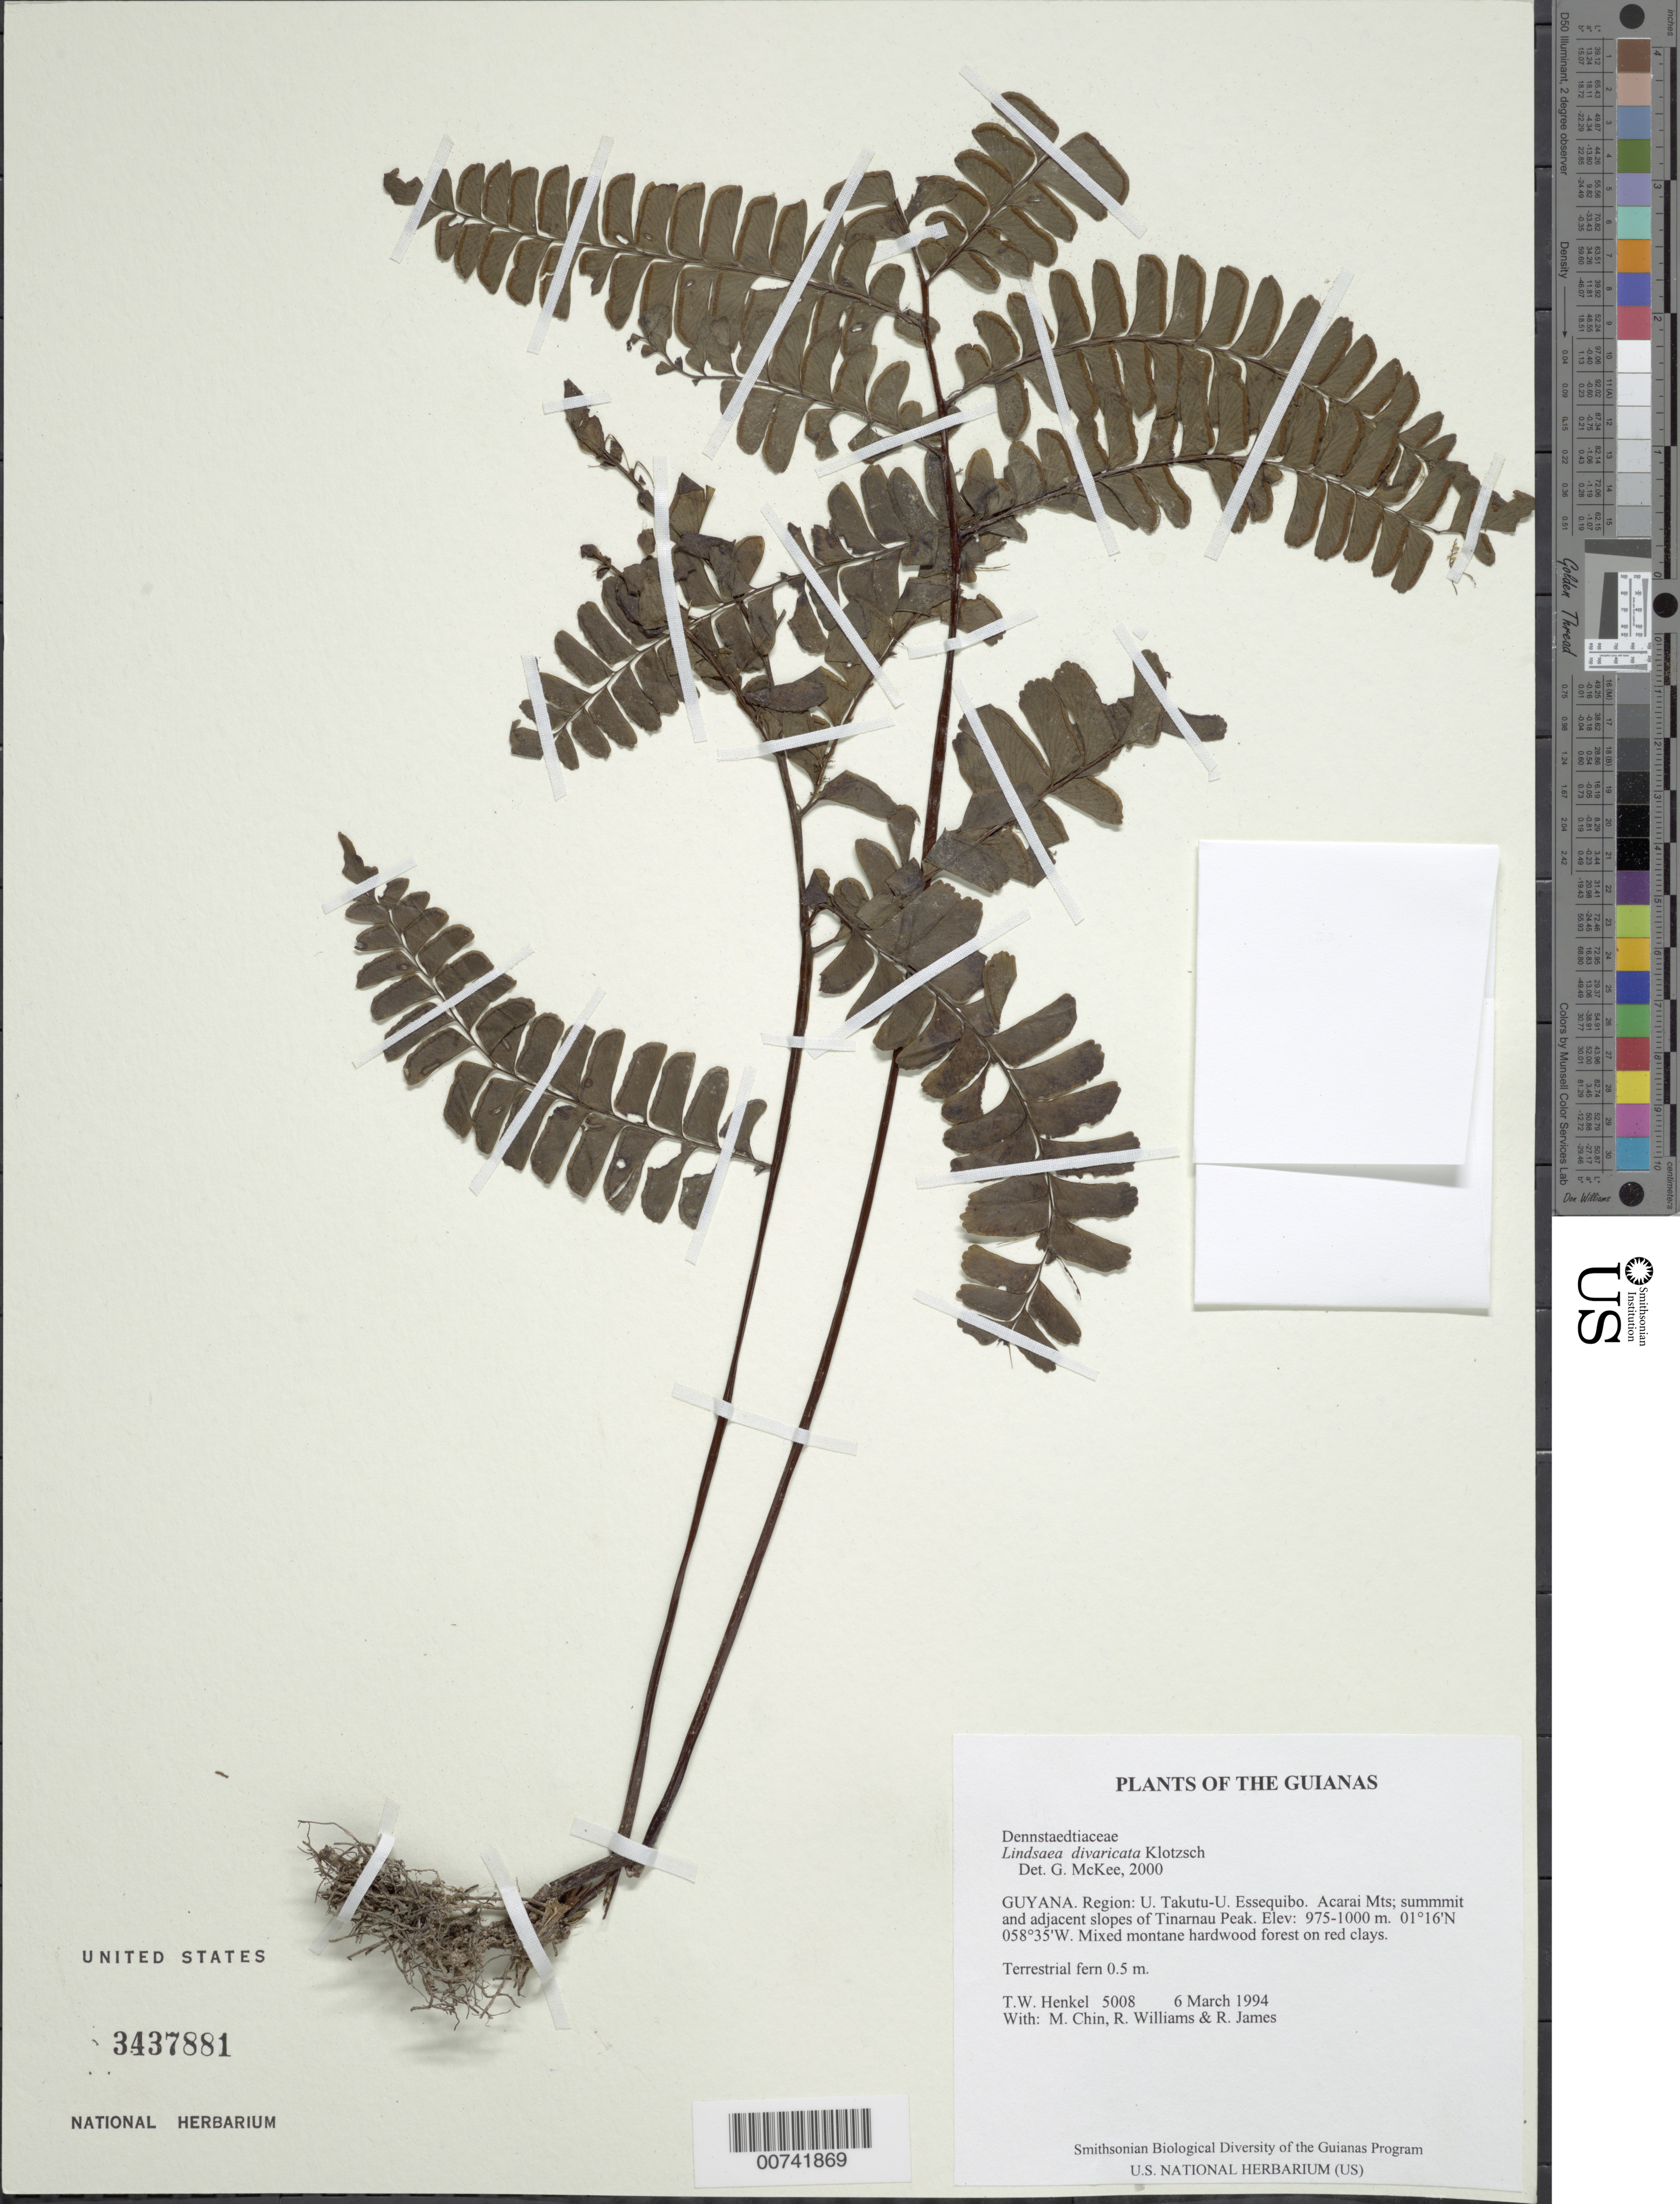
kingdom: Plantae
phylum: Tracheophyta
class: Polypodiopsida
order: Polypodiales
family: Lindsaeaceae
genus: Lindsaea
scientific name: Lindsaea divaricata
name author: Klotzsch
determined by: McKee, G. S., (US), NMNH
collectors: T. Henkel, M. Chin, R. Williams & R. James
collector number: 5008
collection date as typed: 6 March 1994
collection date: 1994-03-06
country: Guyana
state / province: U. Takutu-U. Essequibo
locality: Acarai Mts; summmit and adjacent slopes of Tinarnau Peak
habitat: Mixed montane hardwood forest on red clays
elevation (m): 975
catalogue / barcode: US 3437881